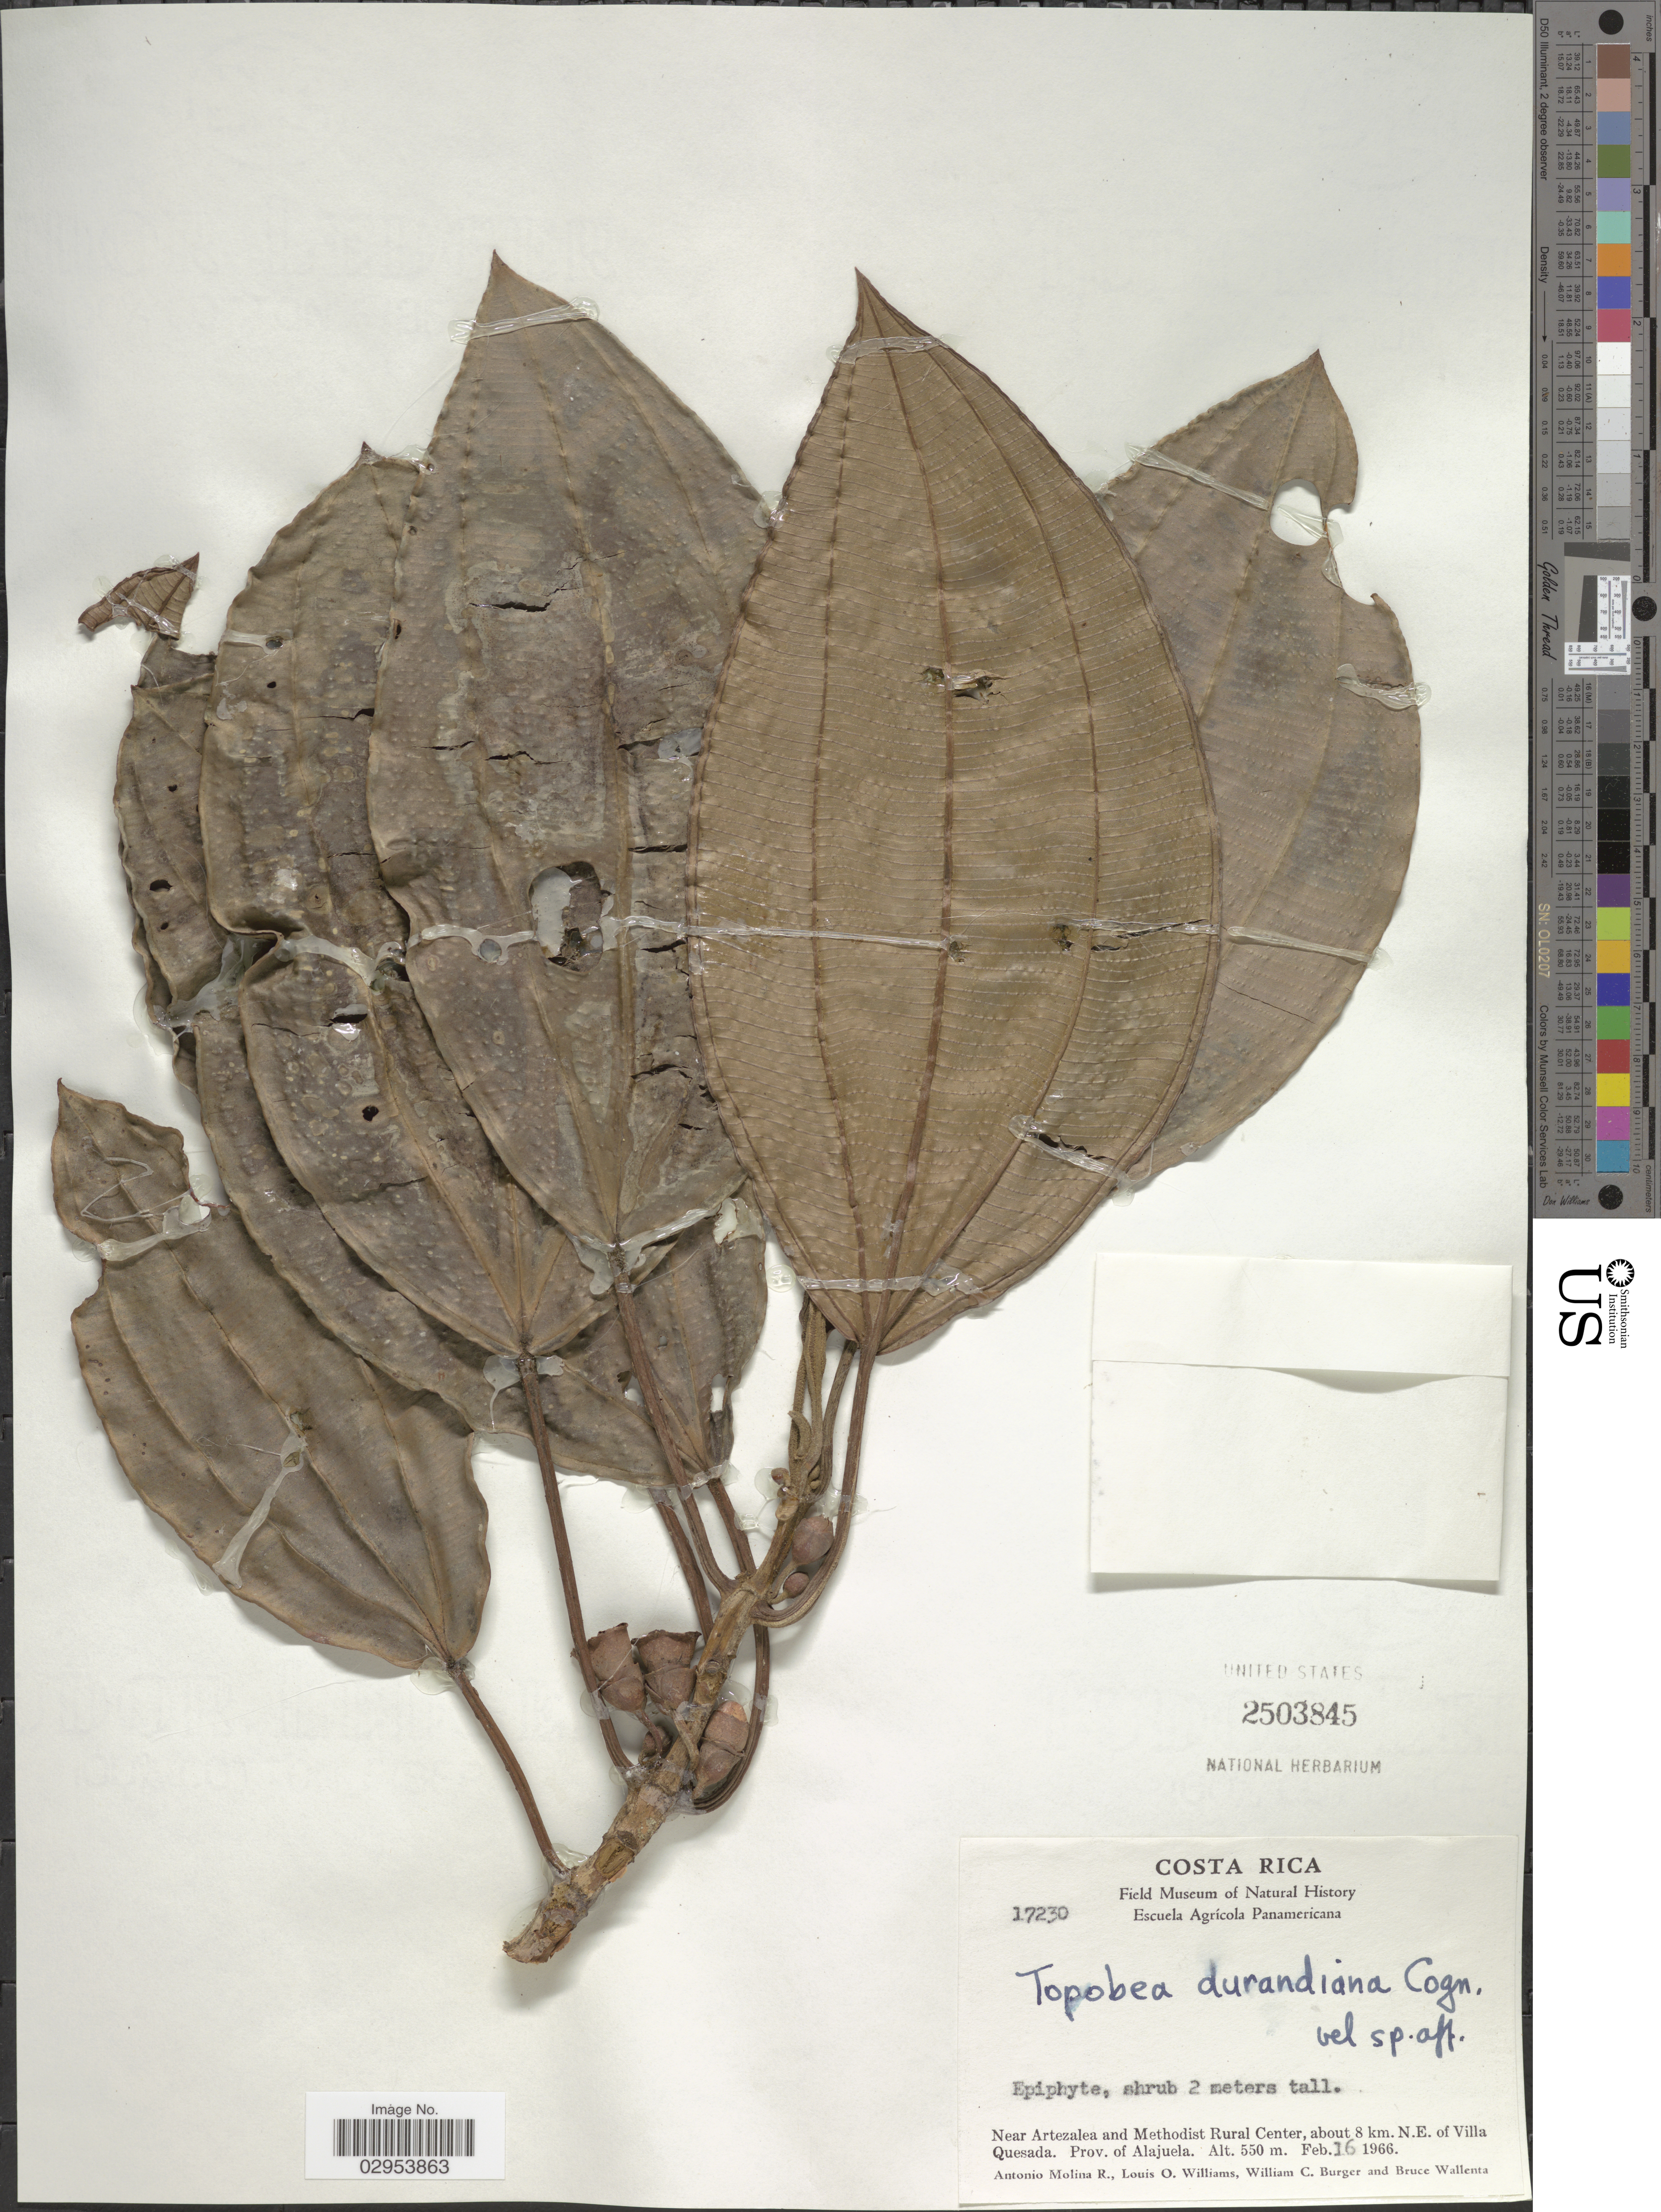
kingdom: Plantae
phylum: Tracheophyta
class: Magnoliopsida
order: Myrtales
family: Melastomataceae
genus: Topobea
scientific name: Topobea maurofernandeziana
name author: Cogn.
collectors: A. Molina R., L. O. Williams, W. Burger & B. Wallenta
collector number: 17230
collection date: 1966-02-16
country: Costa Rica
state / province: Alajuela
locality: Near Artezalea and Methodist Rural Center, about 8 km. N.E. of Villa Quesada.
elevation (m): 550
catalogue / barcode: US 2503845